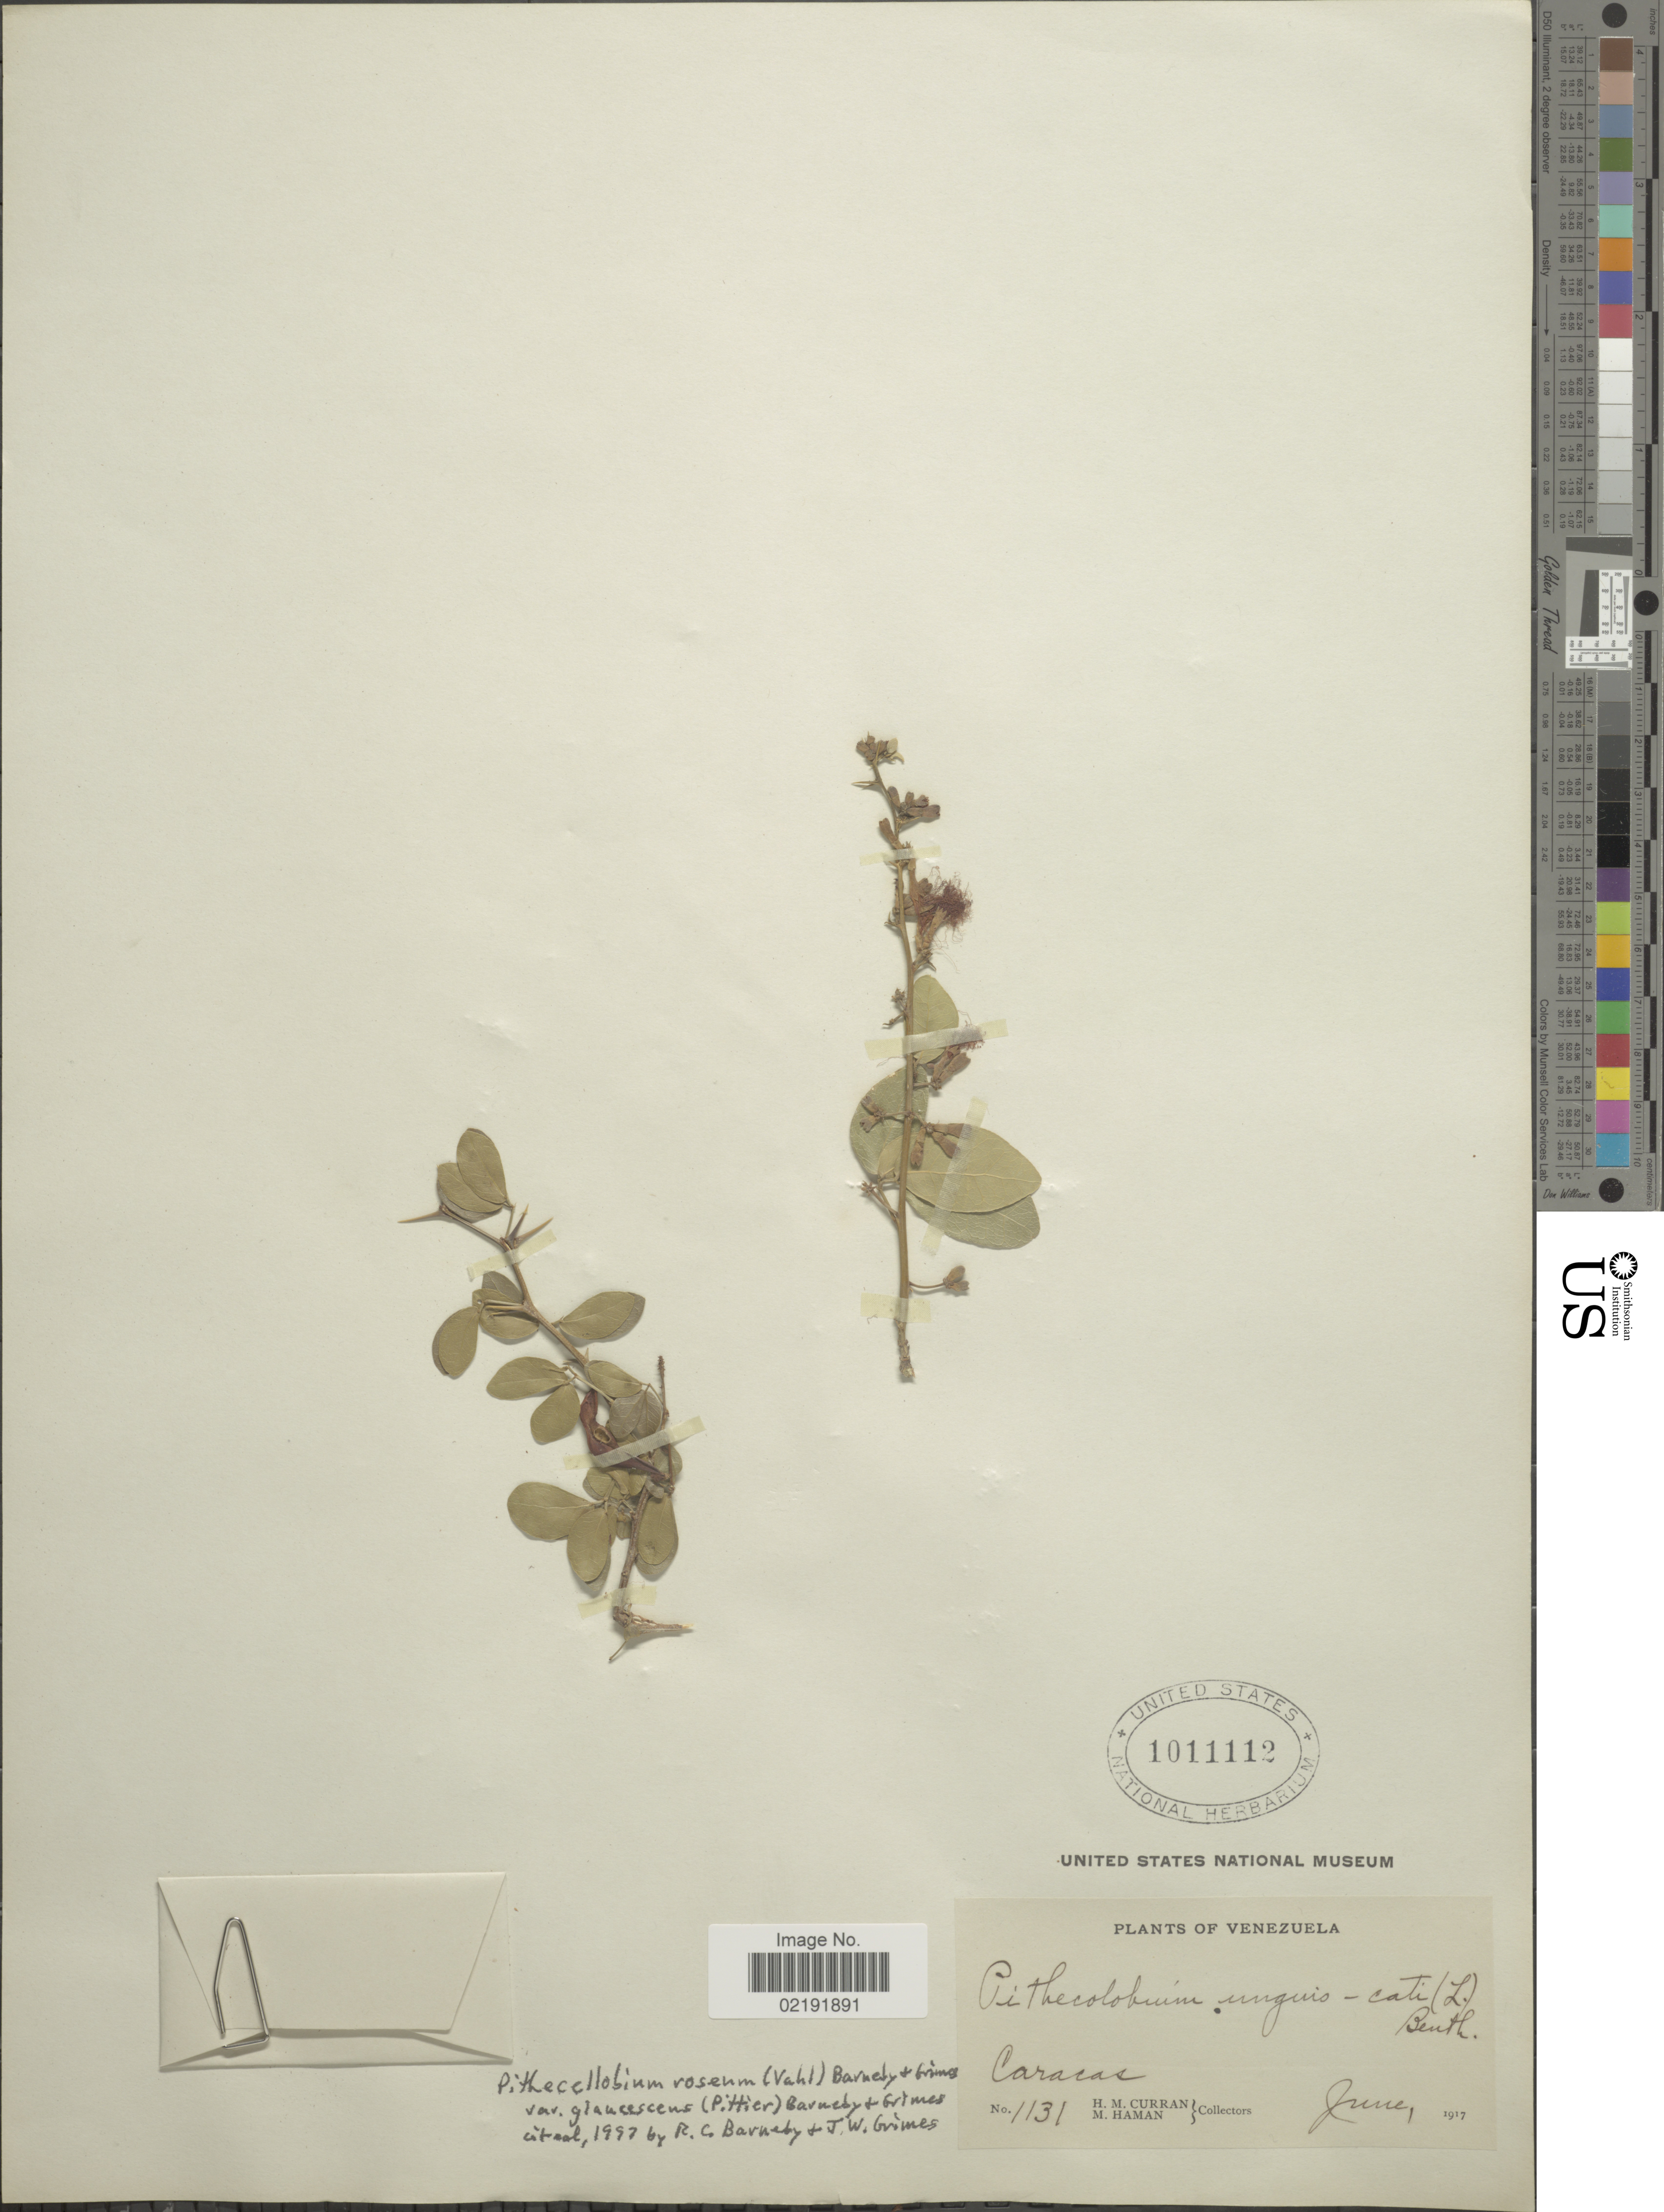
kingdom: Plantae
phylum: Tracheophyta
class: Magnoliopsida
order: Fabales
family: Fabaceae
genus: Pithecellobium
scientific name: Pithecellobium roseum var. glaucescens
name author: (Pittier) Barneby & J.W. Grimes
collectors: H. M. Curran & M. Haman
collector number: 1131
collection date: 1917-06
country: Venezuela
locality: Caracas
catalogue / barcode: US 1011112